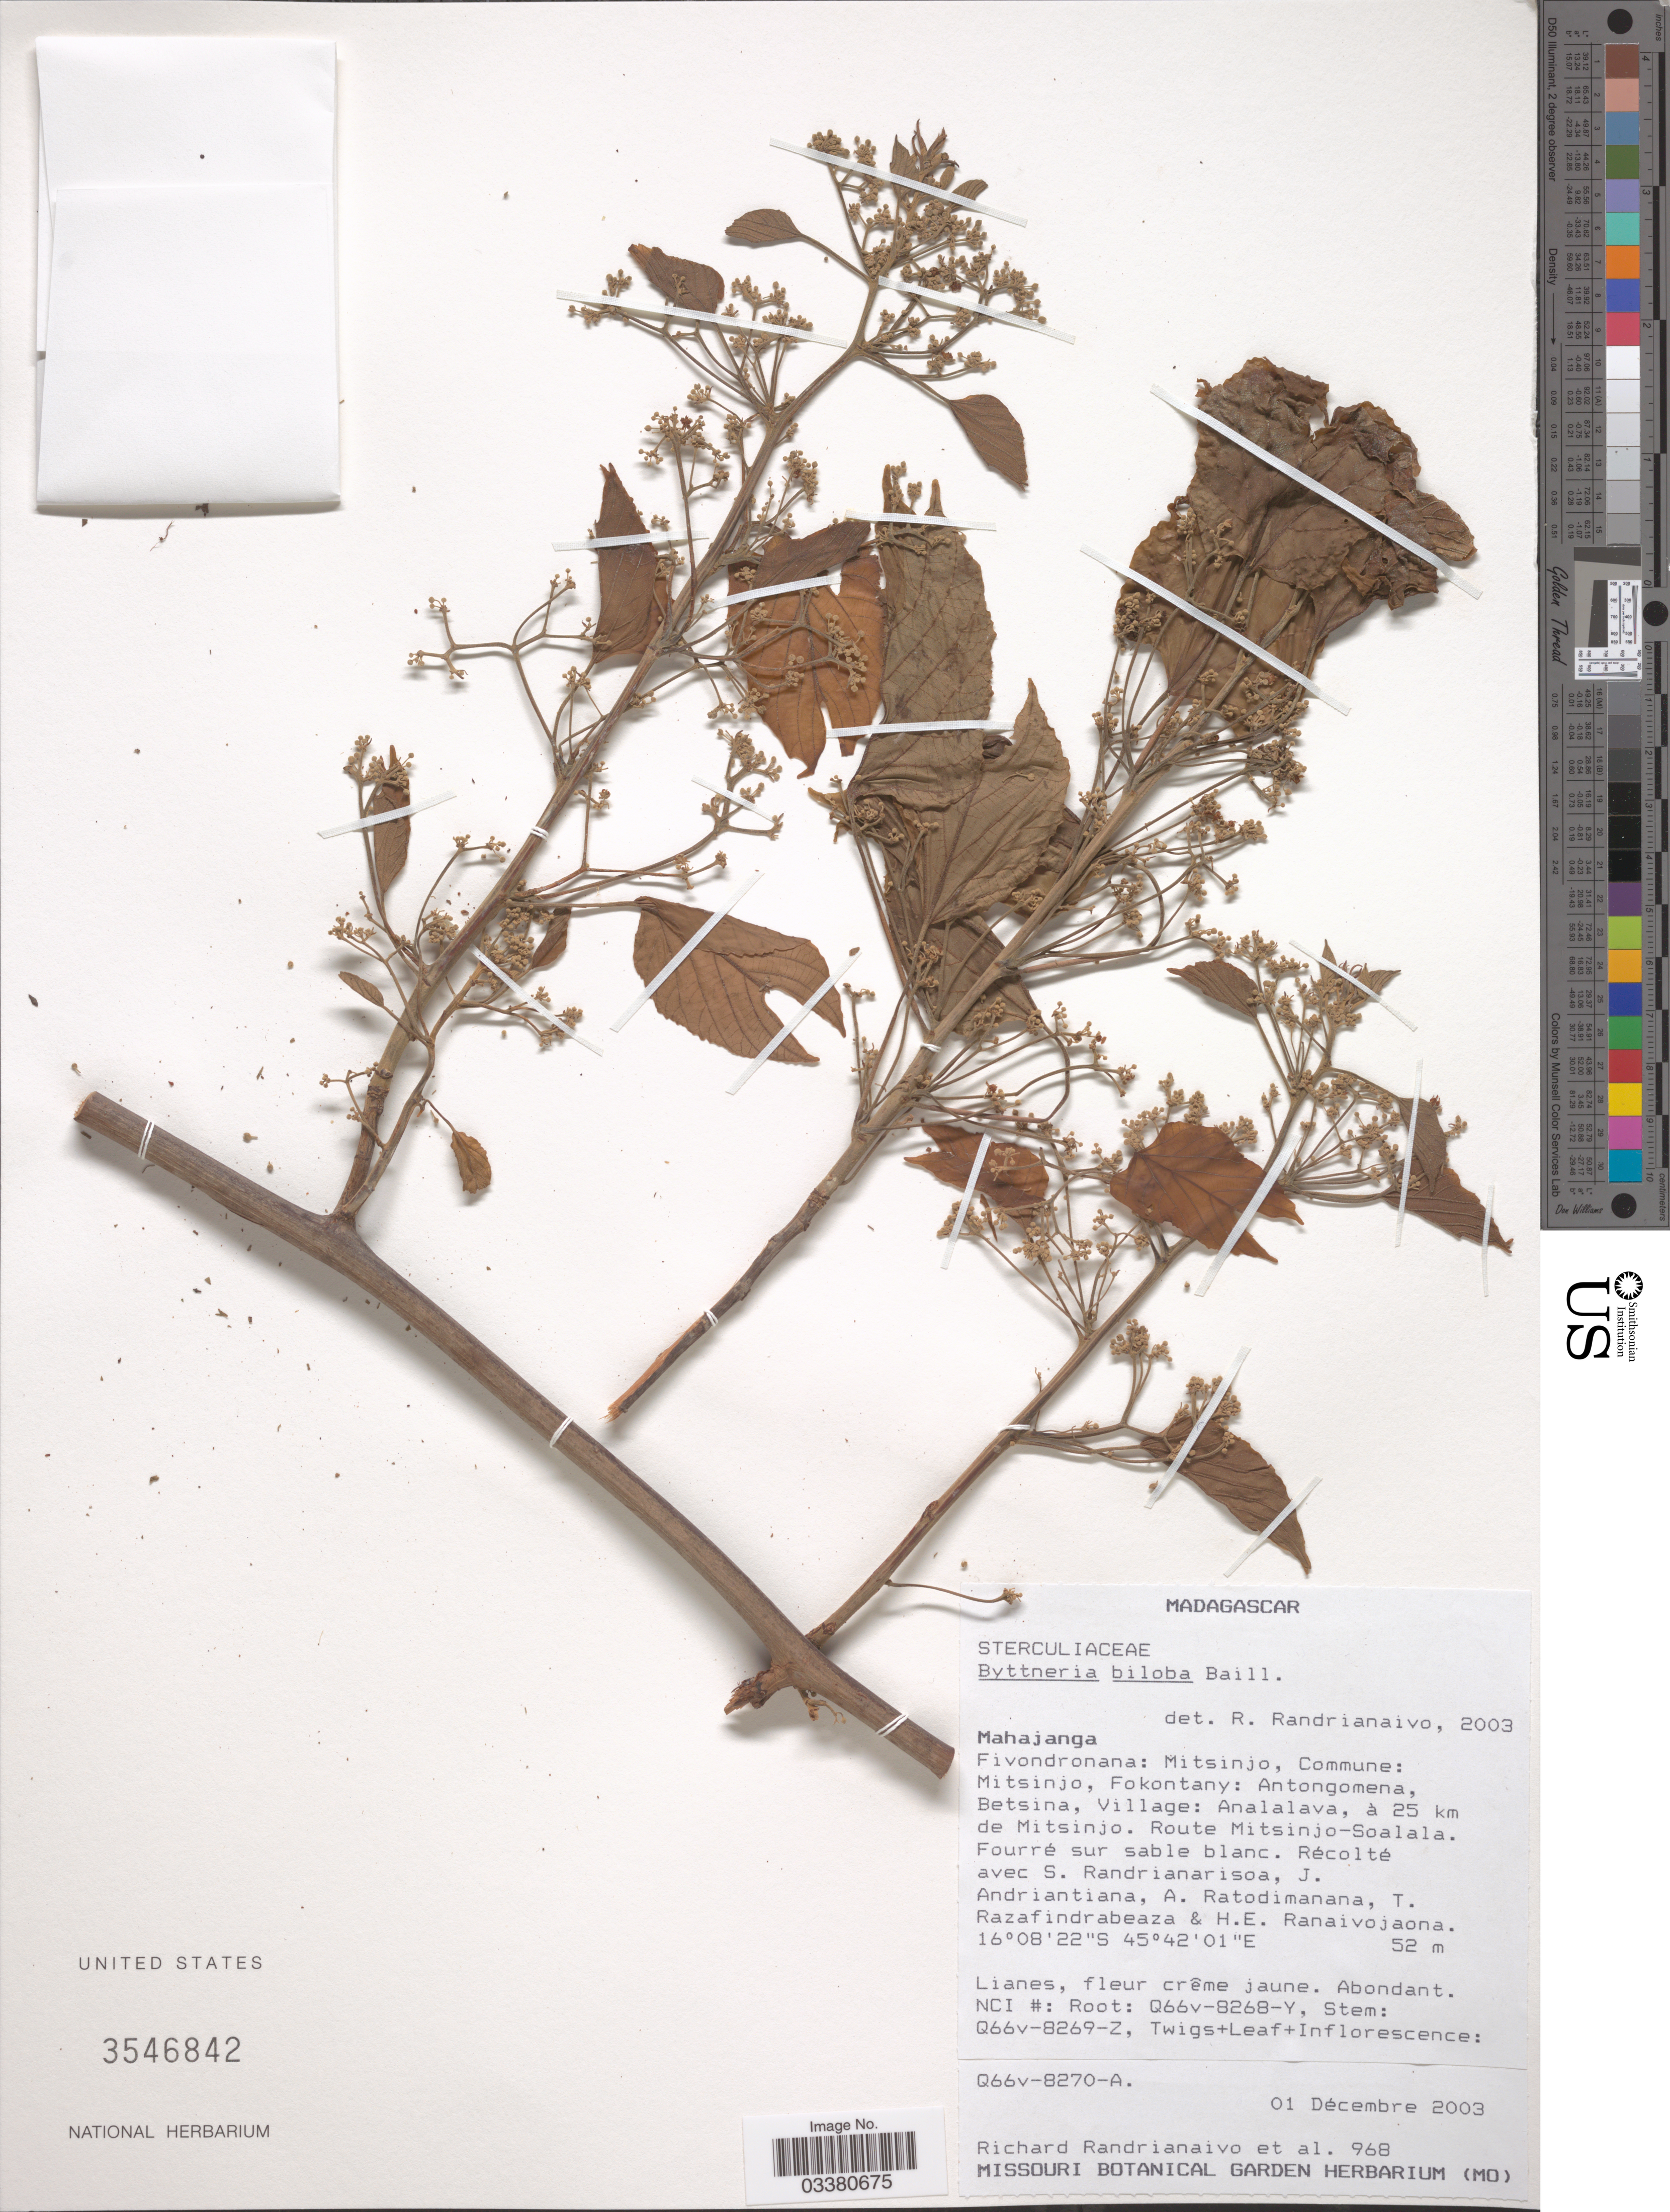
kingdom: Plantae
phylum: Tracheophyta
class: Magnoliopsida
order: Malvales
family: Malvaceae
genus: Byttneria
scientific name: Byttneria biloba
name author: Baill.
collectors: R. Randrianaivo, S. Randrianarisoa, J. Andriantiana, A. Ratodimanana & et al.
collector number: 968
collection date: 2003-12-01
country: Madagascar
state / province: Boeny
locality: Fivondronana: Mitsinjo, Commune: Mitsinjo, Fokontany: Antongomena, Betsina, Village: Analalava, à 25 km de Mitsinjo. Route Mitsinho-Soalala.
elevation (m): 52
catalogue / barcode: US 3546842